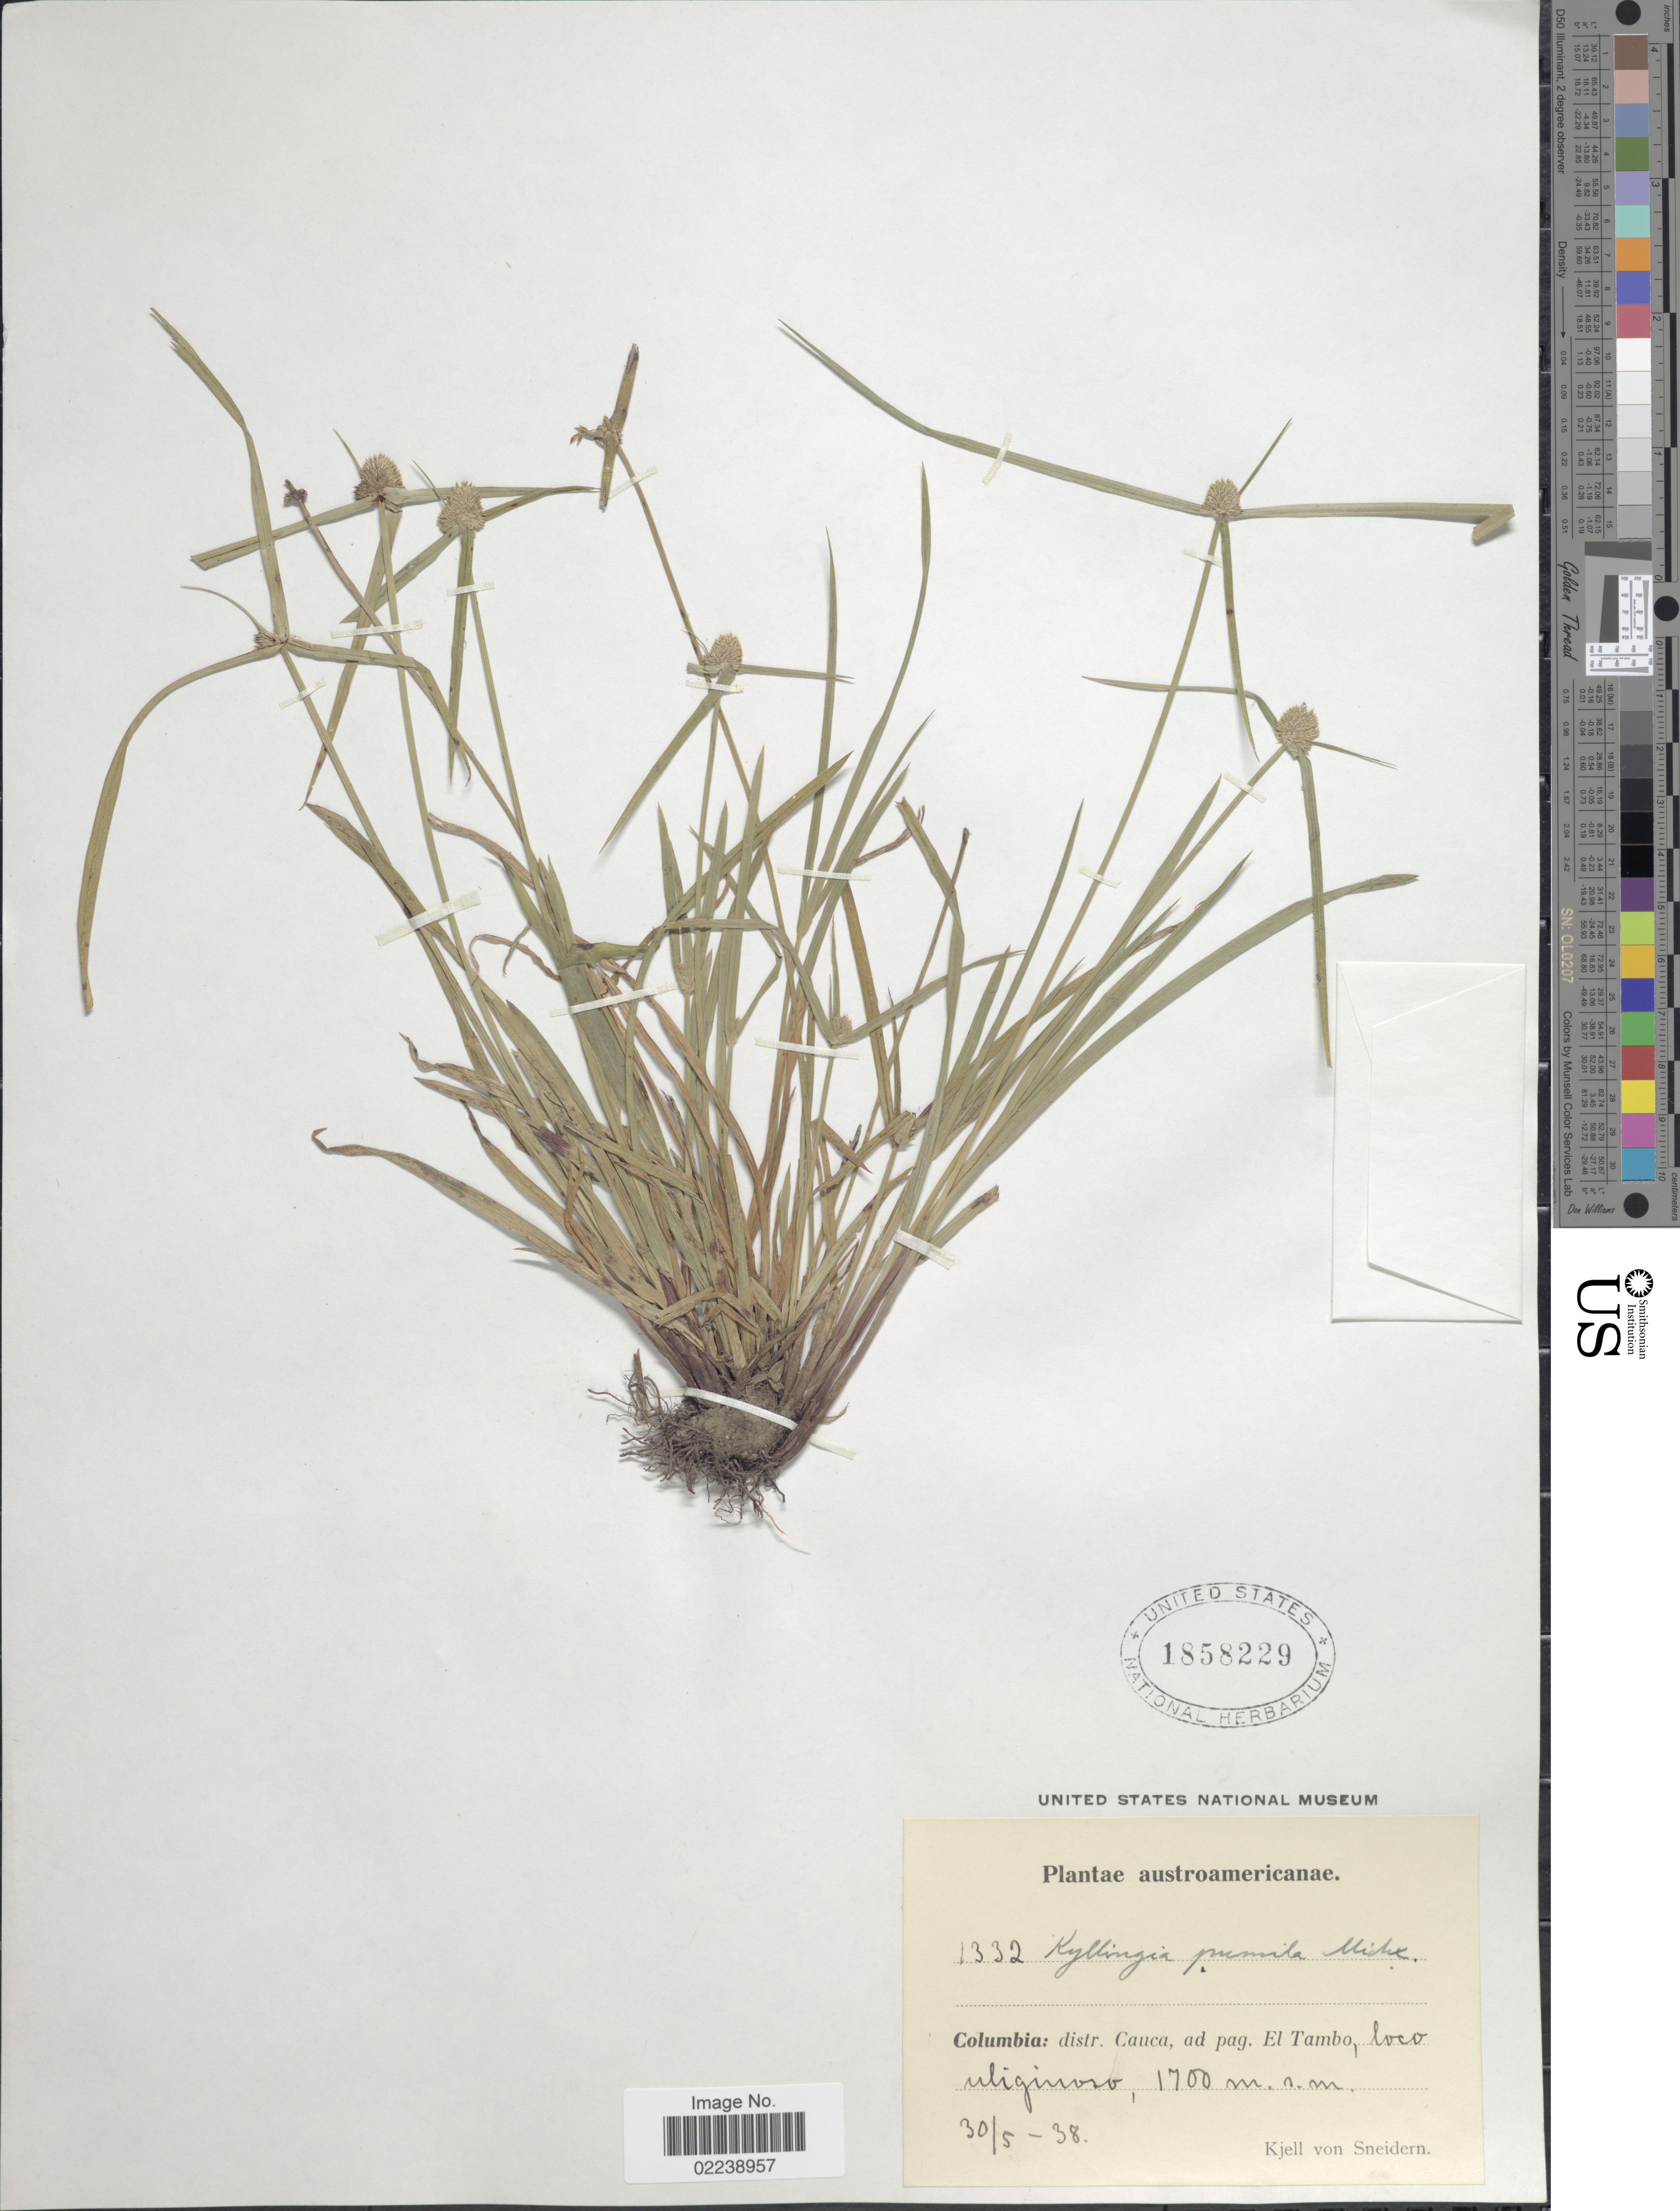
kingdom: Plantae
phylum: Tracheophyta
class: Liliopsida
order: Poales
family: Cyperaceae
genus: Cyperus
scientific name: Cyperus hortensis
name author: (Salzm. ex Steud.) Dorr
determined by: Strong, M. T., (US), Smithsonian Institution - National Museum of Natural History (UNITED STATES)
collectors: K. von Sneidern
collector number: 1332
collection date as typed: Transcribed d/m/y: 30/5/38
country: Colombia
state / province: Cauca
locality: Ad pag. El Tambo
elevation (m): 1700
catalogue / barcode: US 1858229